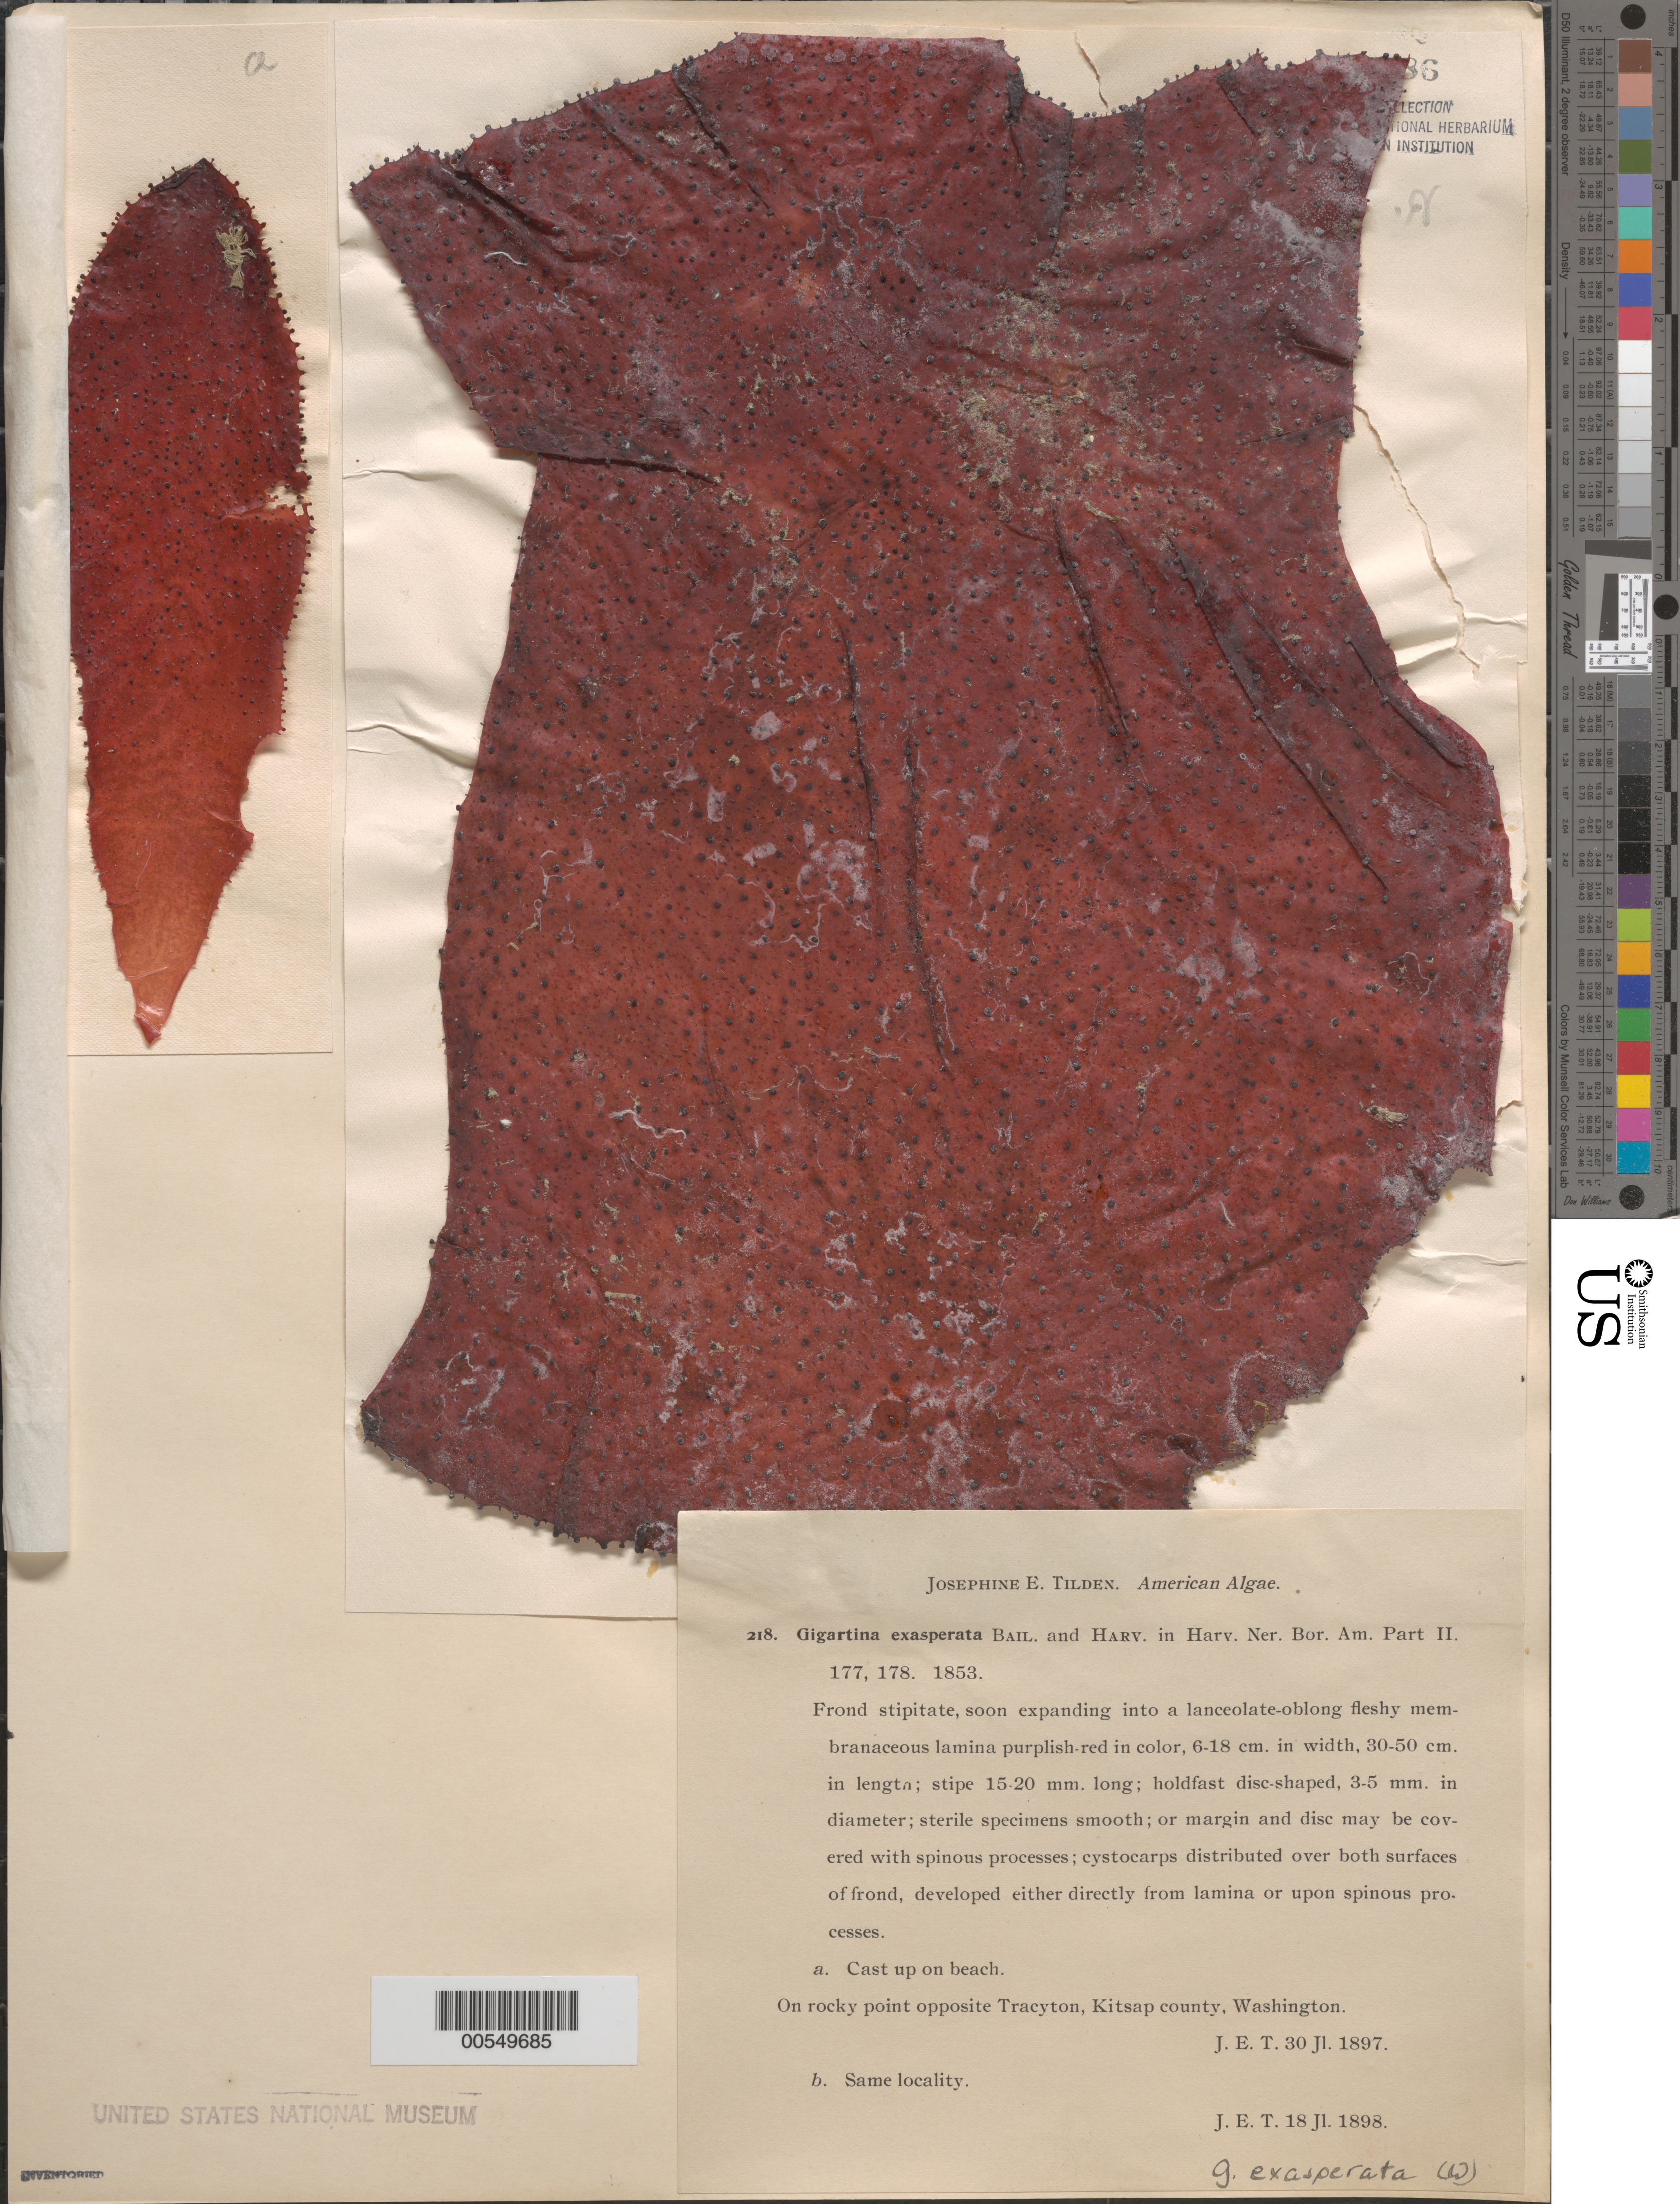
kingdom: Plantae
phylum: Rhodophyta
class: Florideophyceae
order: Gigartinales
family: Gigartinaceae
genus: Chondracanthus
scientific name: Chondracanthus exasperatus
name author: (Harv. & J. Bailey) J.R. Hughey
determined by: Algae name updating Project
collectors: J. E. Tilden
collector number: JET 218A & JET 218B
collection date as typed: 30 Jul 1897 AND 18 Jul 1898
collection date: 1897-07-30,1898-07-18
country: United States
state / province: Washington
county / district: Kitsap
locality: Point opposite Tracyton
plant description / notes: Tilden, American Algae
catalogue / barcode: US 75986